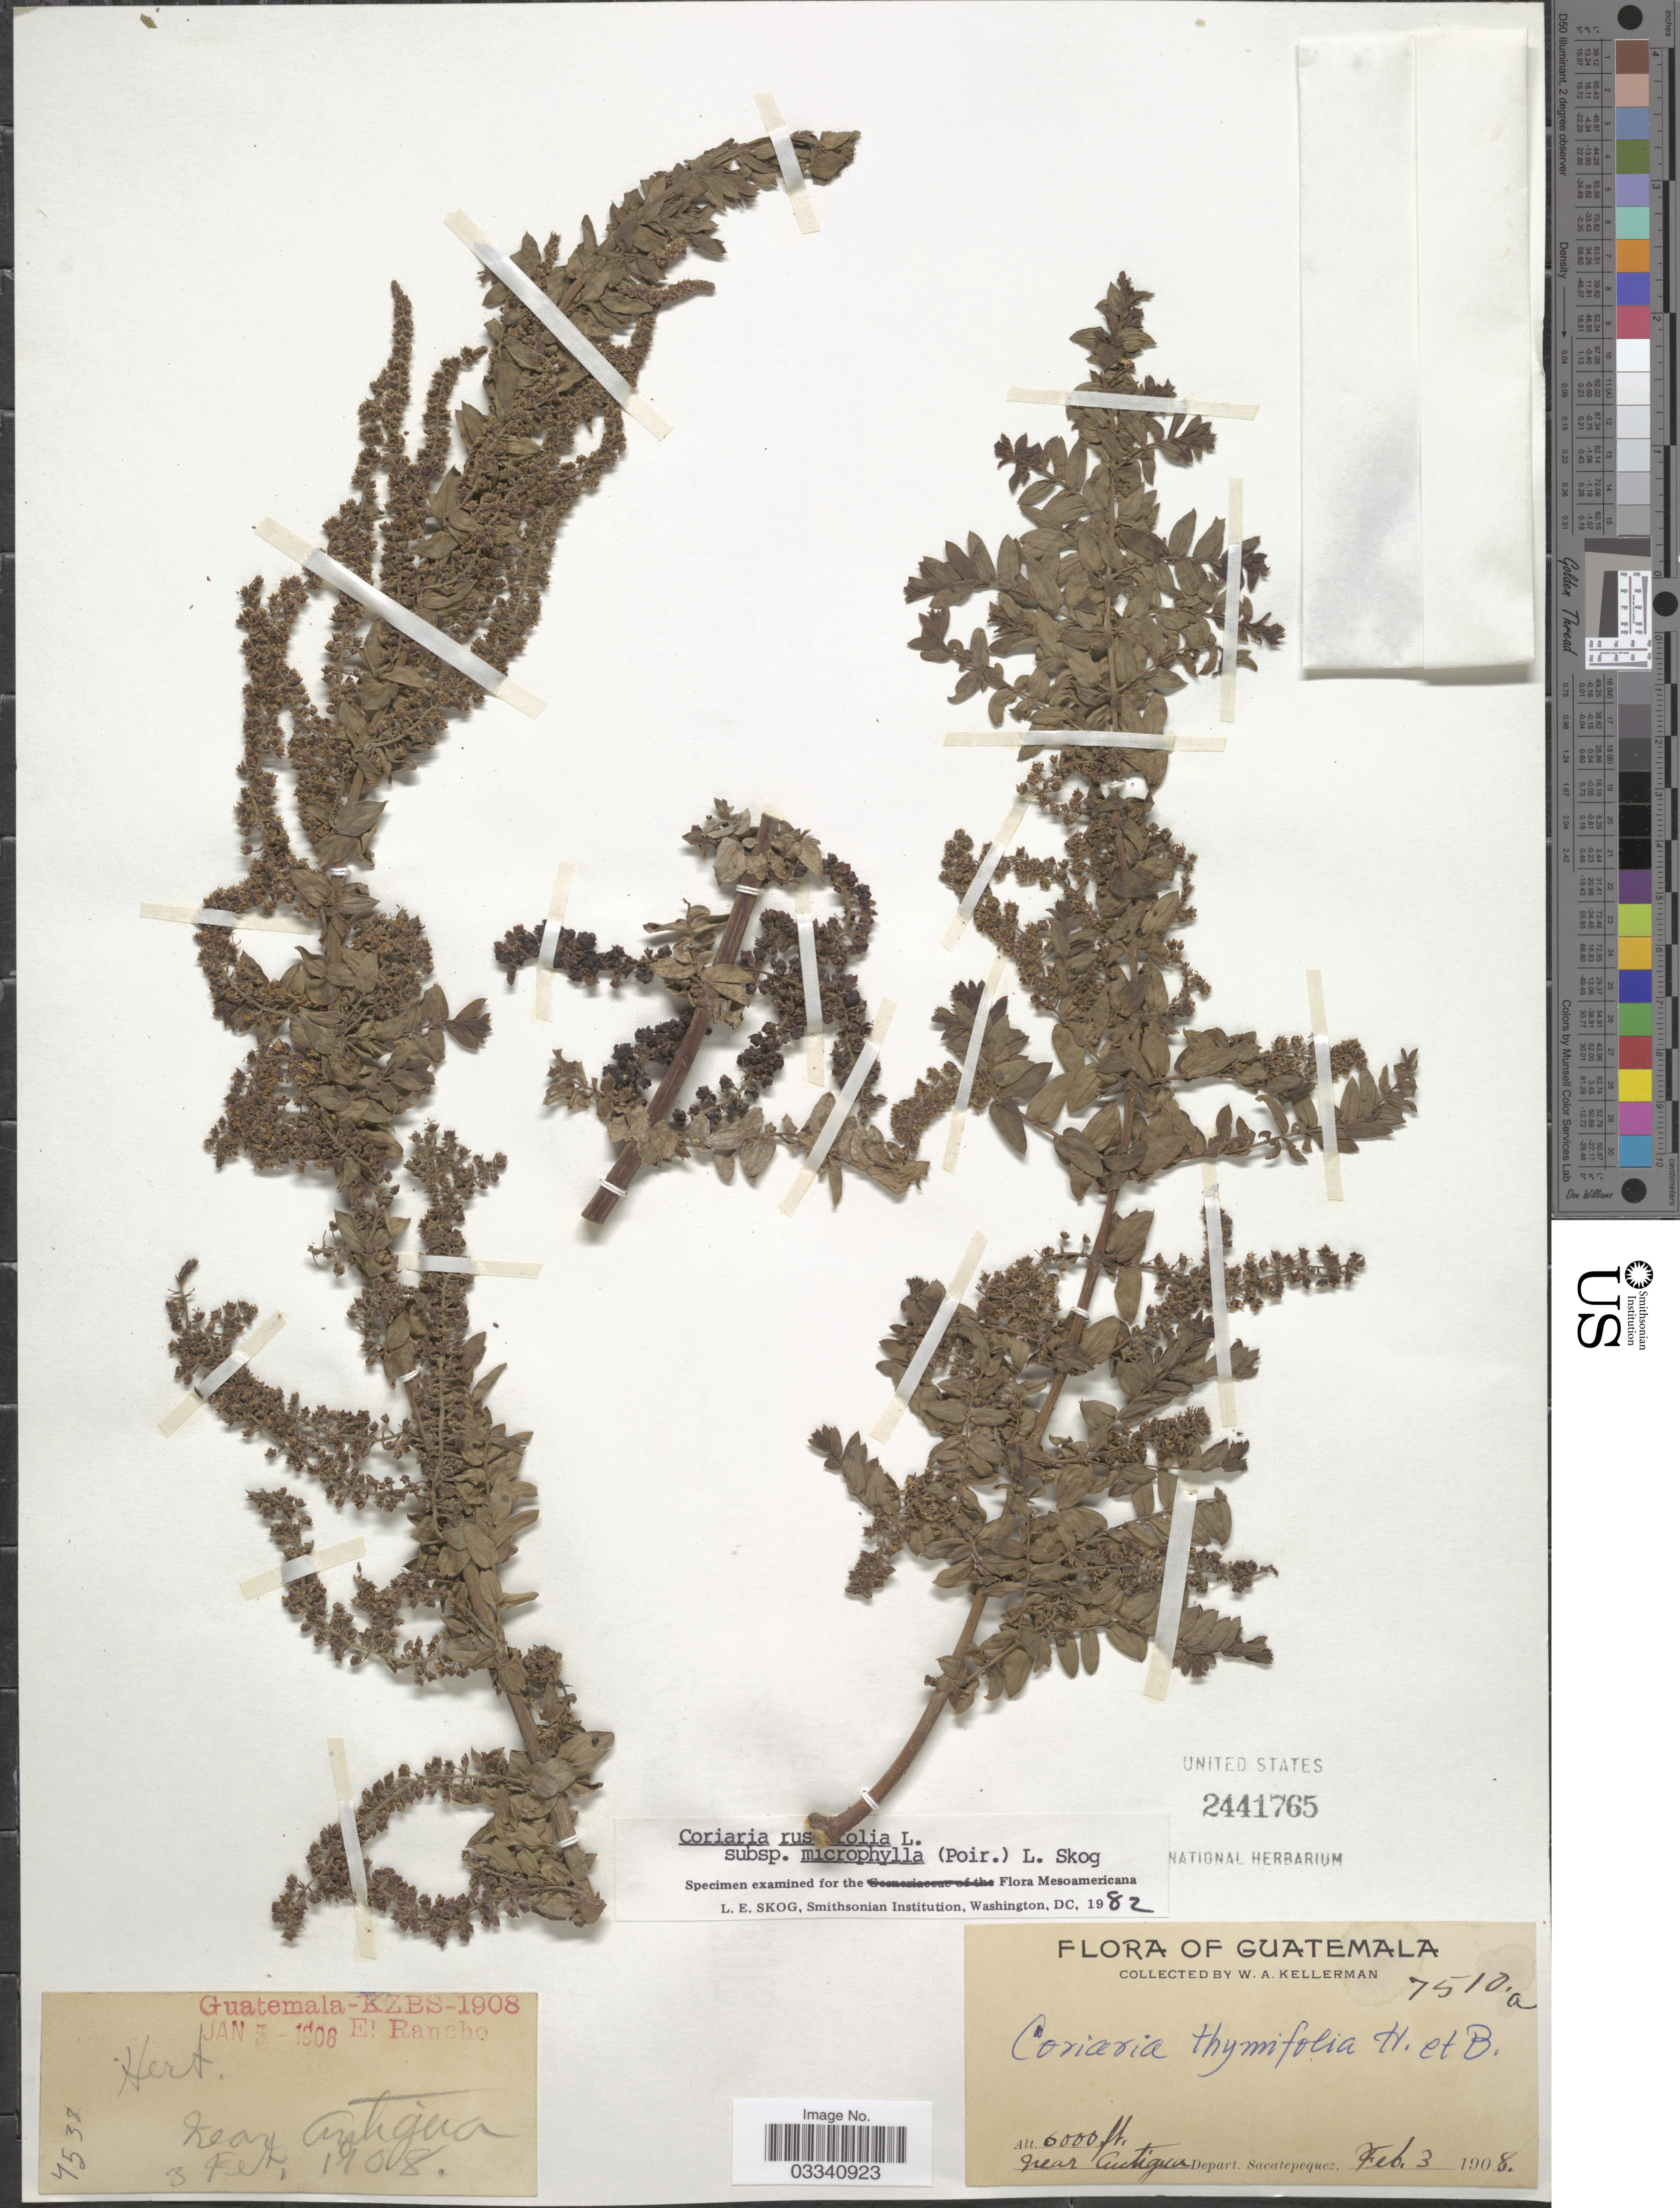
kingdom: Plantae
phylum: Tracheophyta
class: Magnoliopsida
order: Cucurbitales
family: Coriariaceae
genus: Coriaria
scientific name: Coriaria ruscifolia subsp. microphylla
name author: (Poir.) L.E. Skog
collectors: W. Kellerman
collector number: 7510a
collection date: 1908-02-03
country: Guatemala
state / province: Sacatepéquez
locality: Near Antigua, Depart. Sacatepequez.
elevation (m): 1829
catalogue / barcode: US 2441765